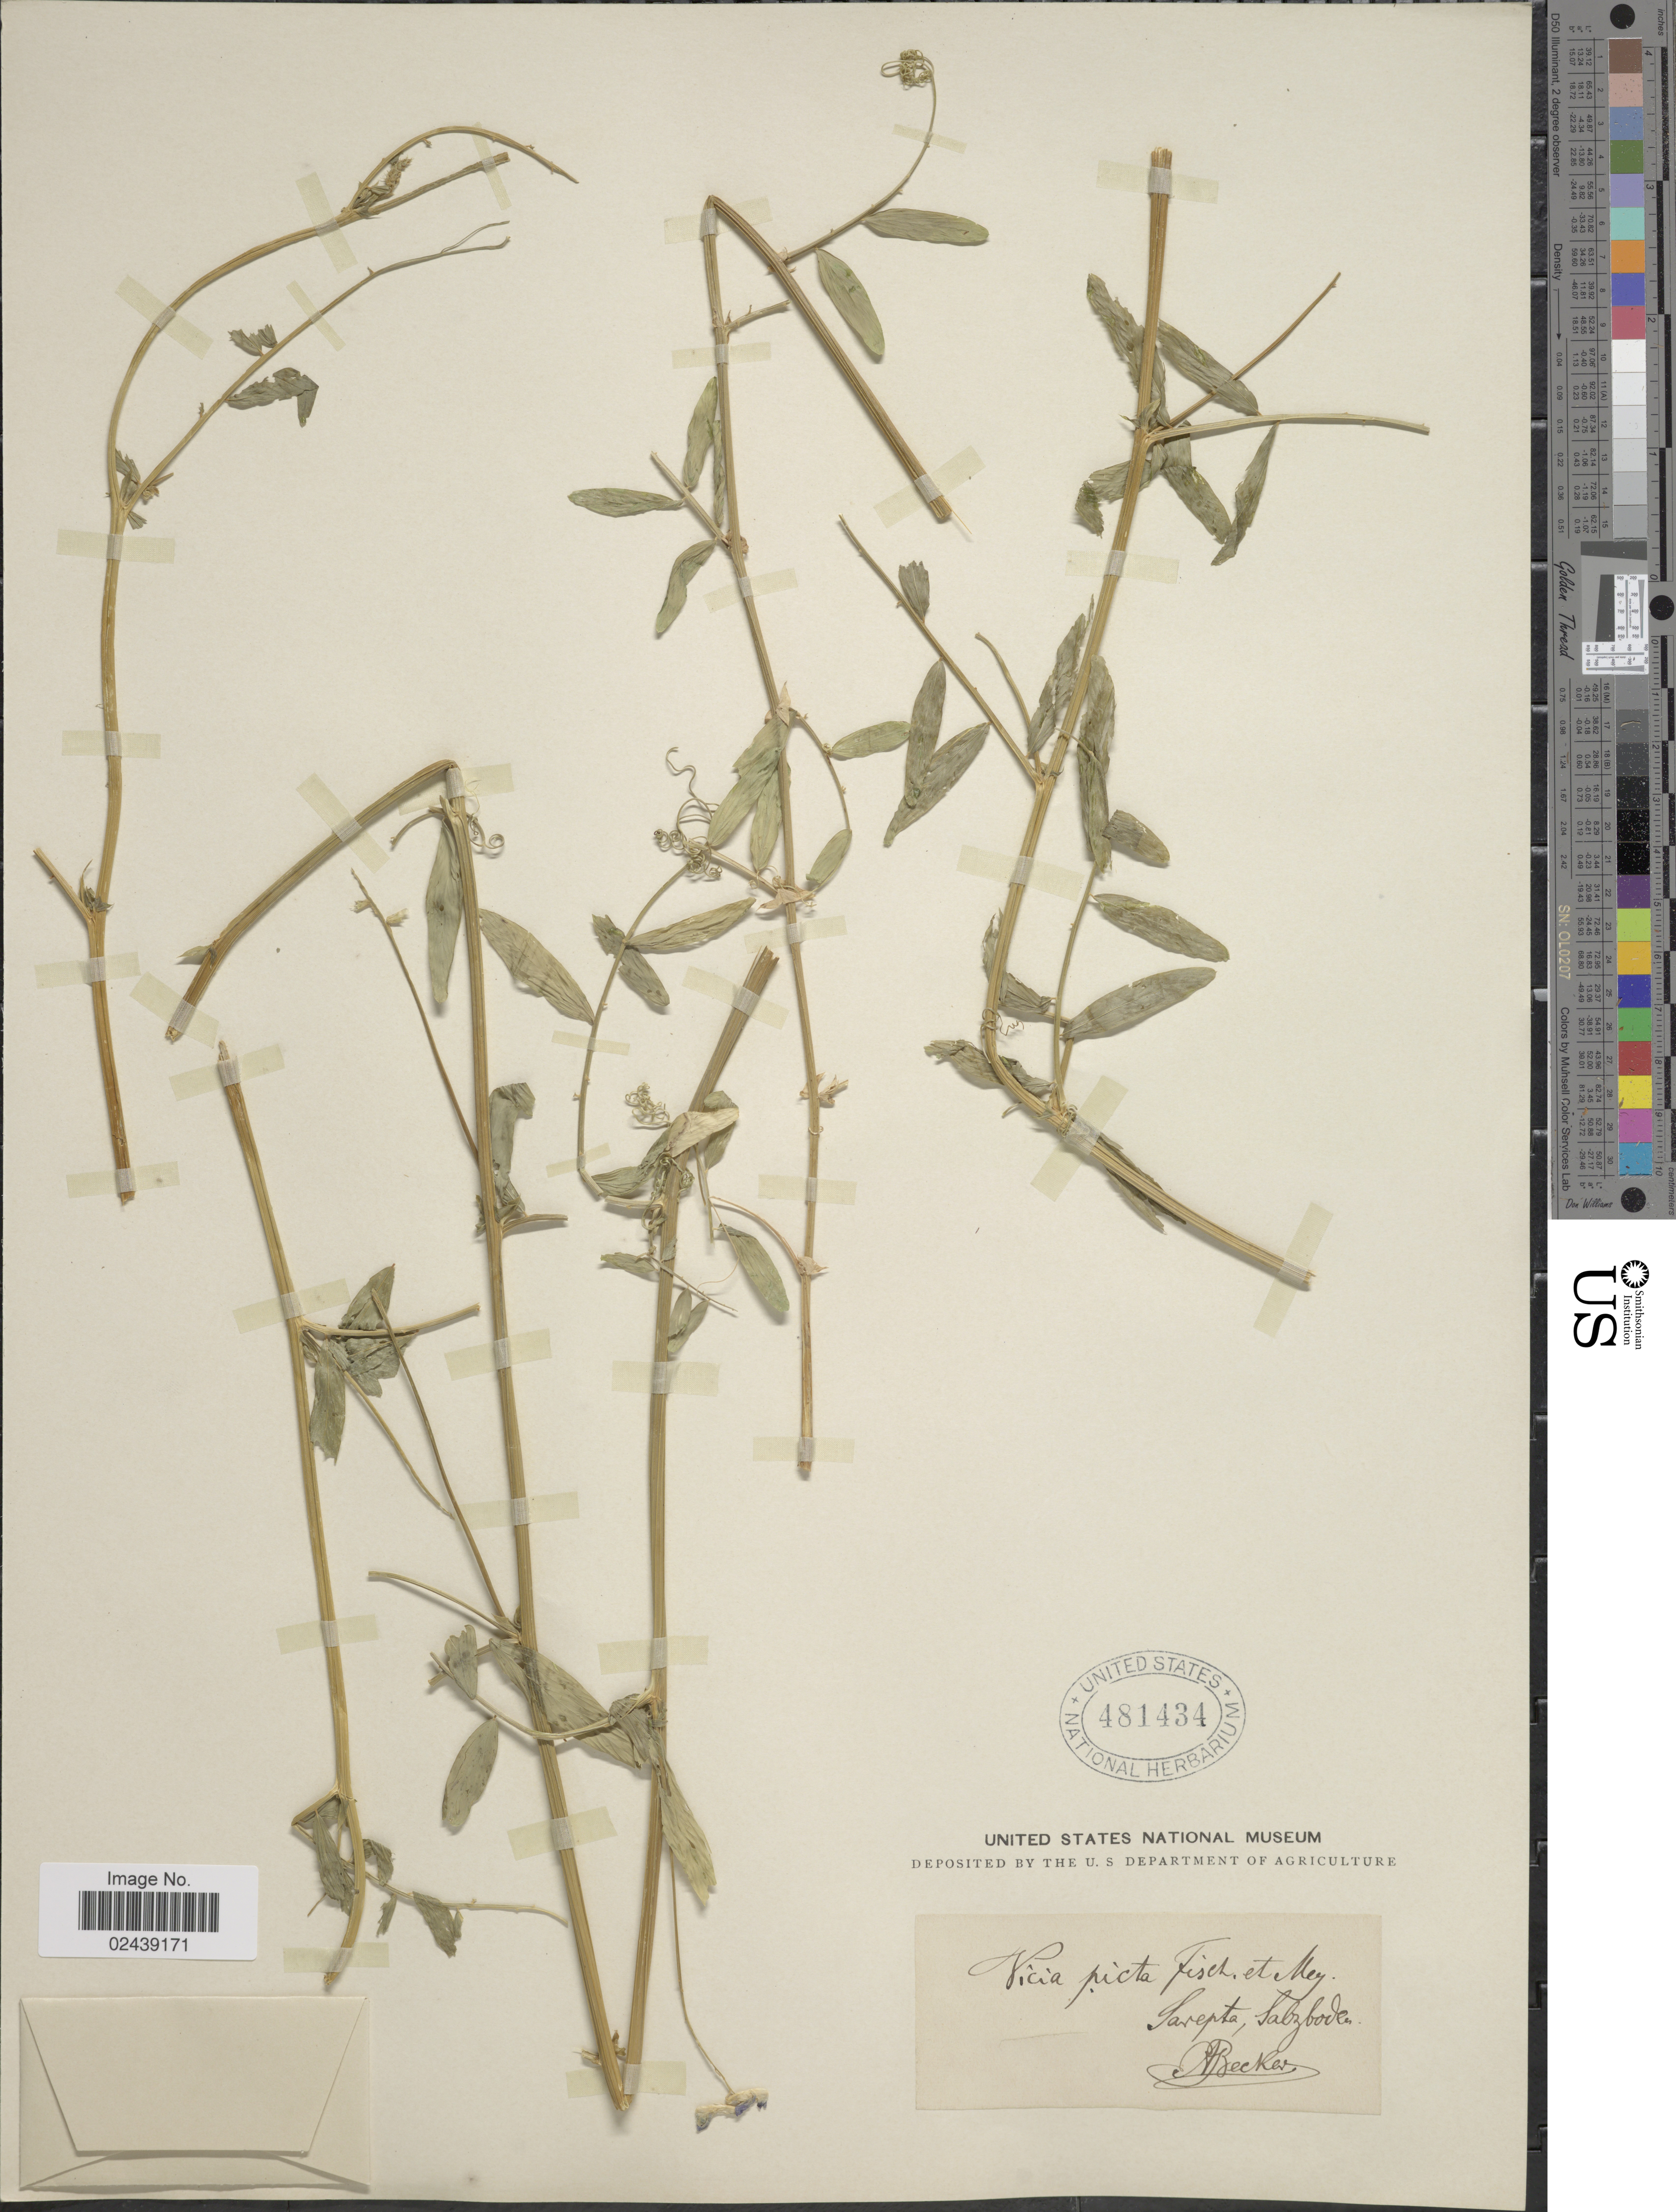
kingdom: Plantae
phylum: Tracheophyta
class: Magnoliopsida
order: Fabales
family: Fabaceae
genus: Vicia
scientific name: Vicia picta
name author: Fisch. & C.A. Mey.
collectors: A. Becker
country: Russian Federation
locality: Sarepta, Salzbode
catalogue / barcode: US 481434